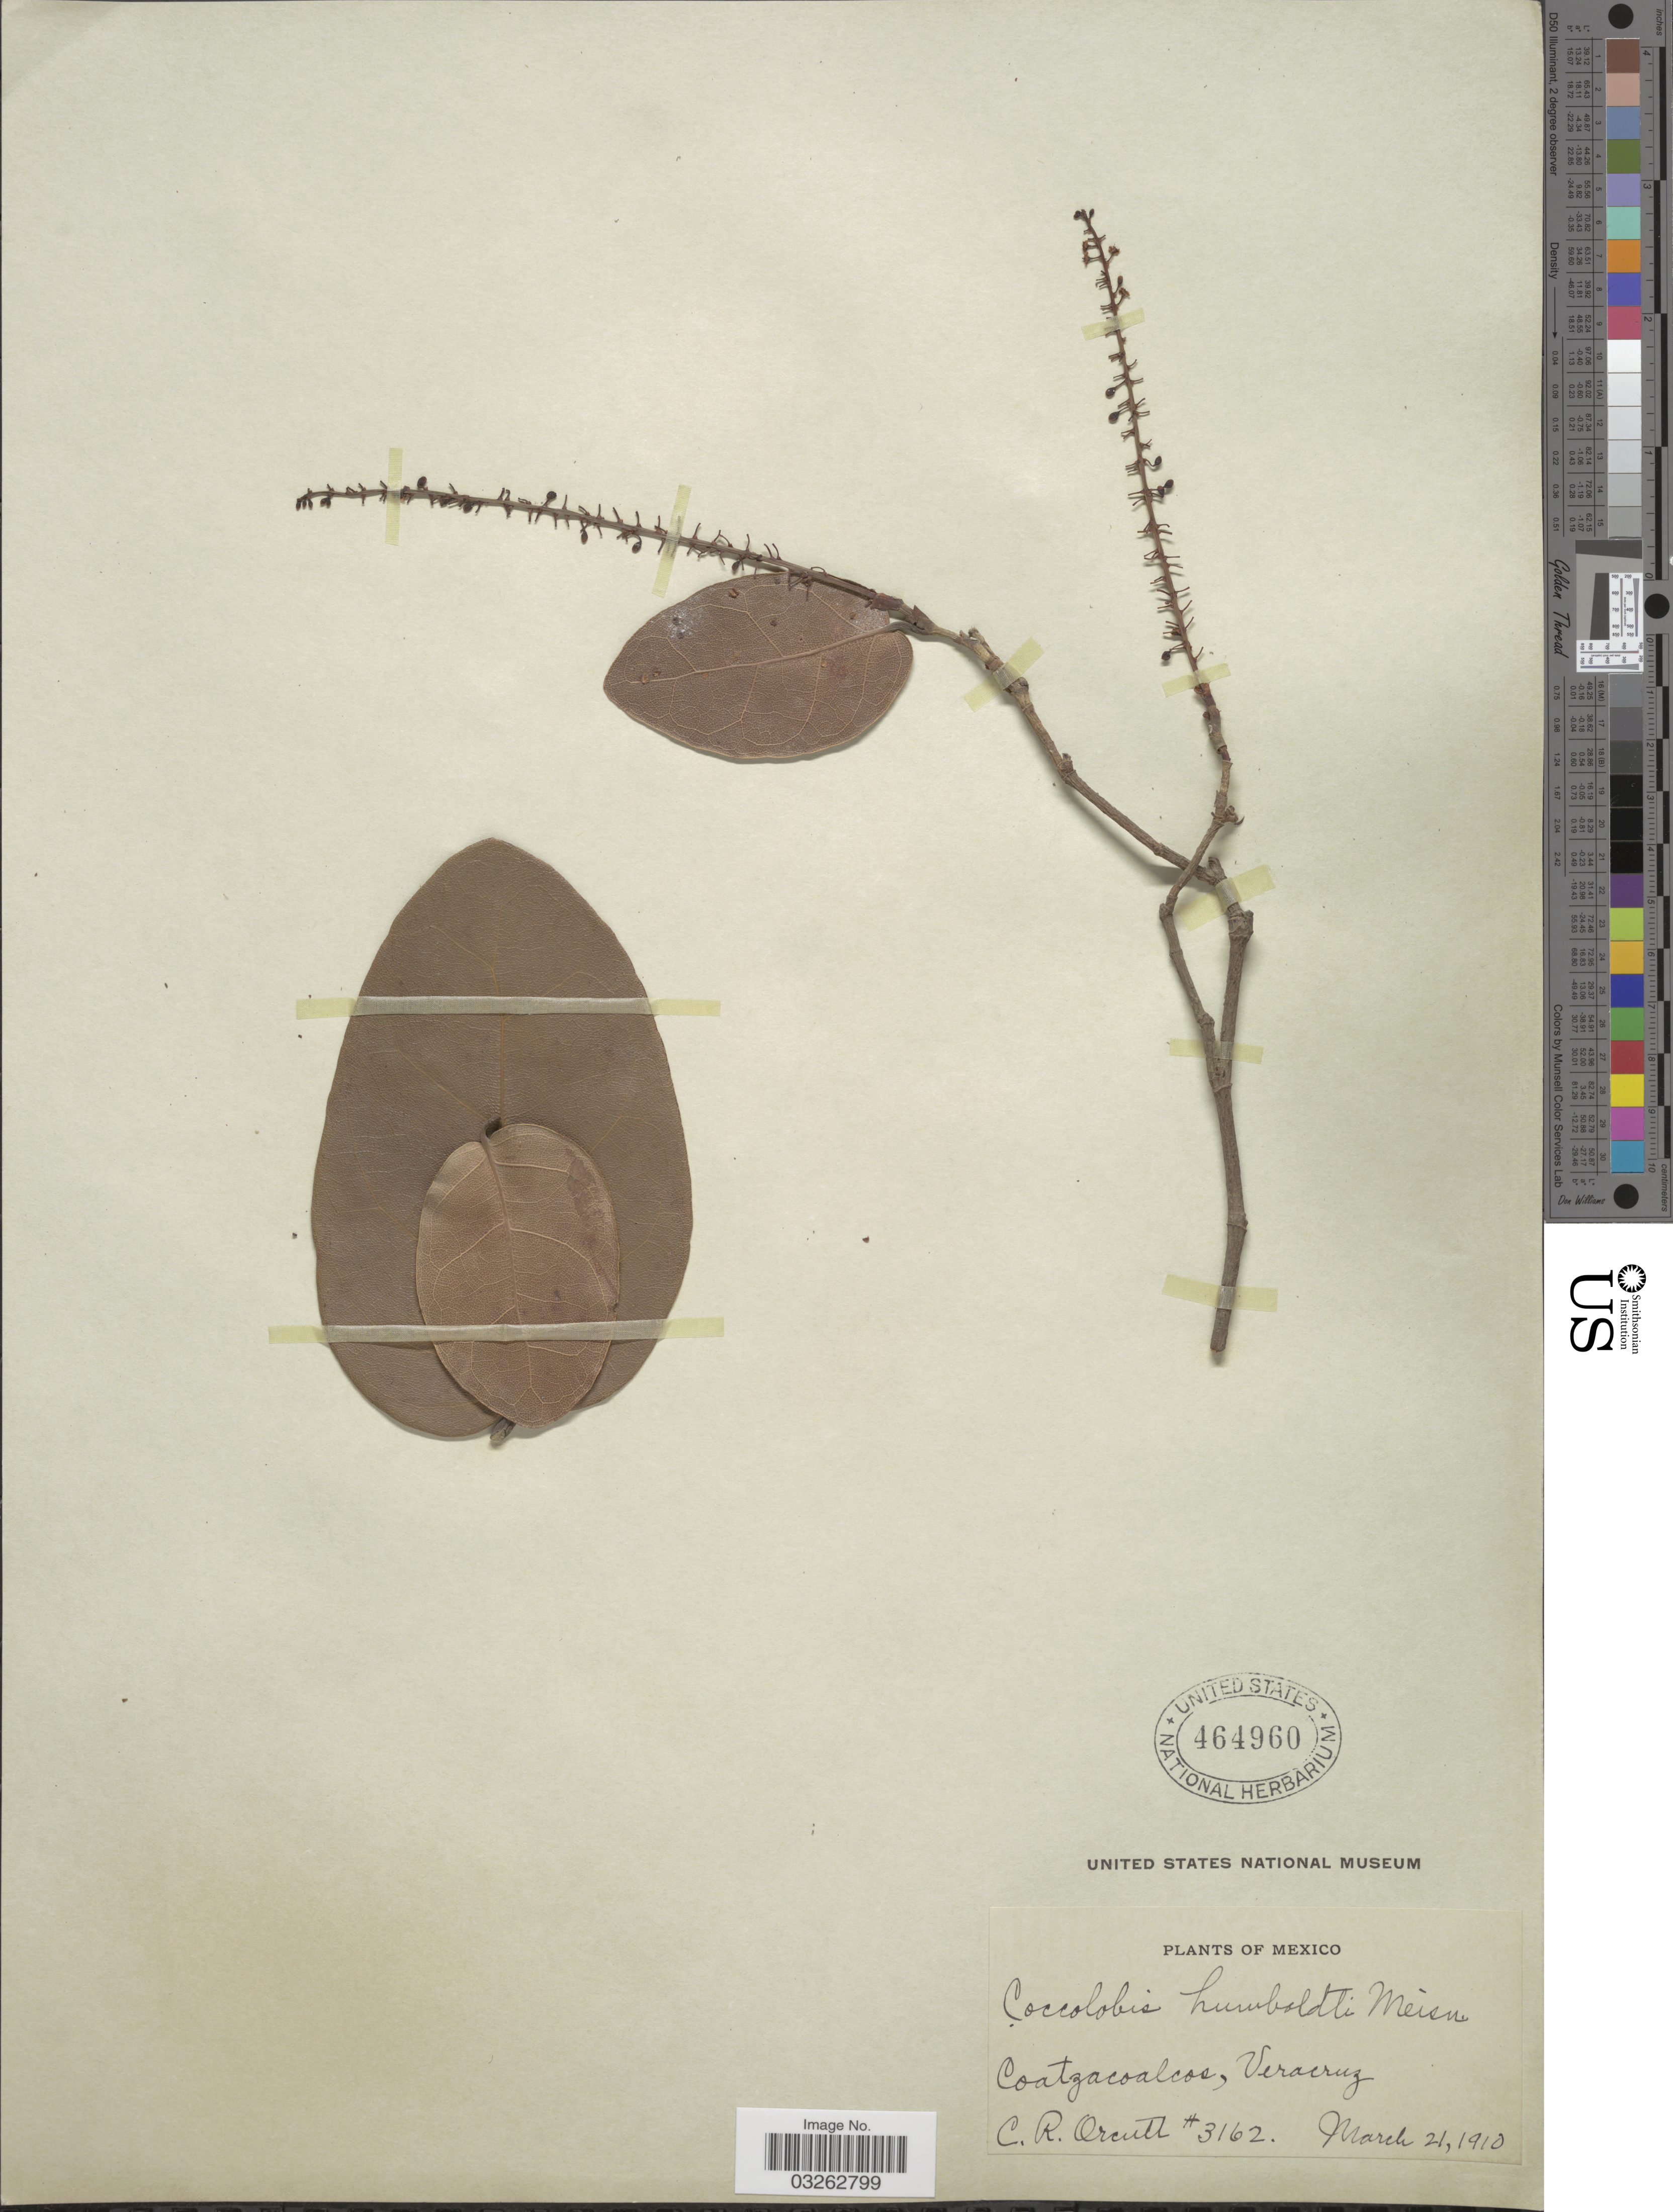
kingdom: Plantae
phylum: Tracheophyta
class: Magnoliopsida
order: Caryophyllales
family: Polygonaceae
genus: Coccoloba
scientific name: Coccoloba humboldtii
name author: Meisn.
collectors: C. R. Orcutt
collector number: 3162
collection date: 1910-03-21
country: Mexico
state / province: Veracruz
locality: Coatzacoalcos, Veracruz.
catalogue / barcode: US 464960